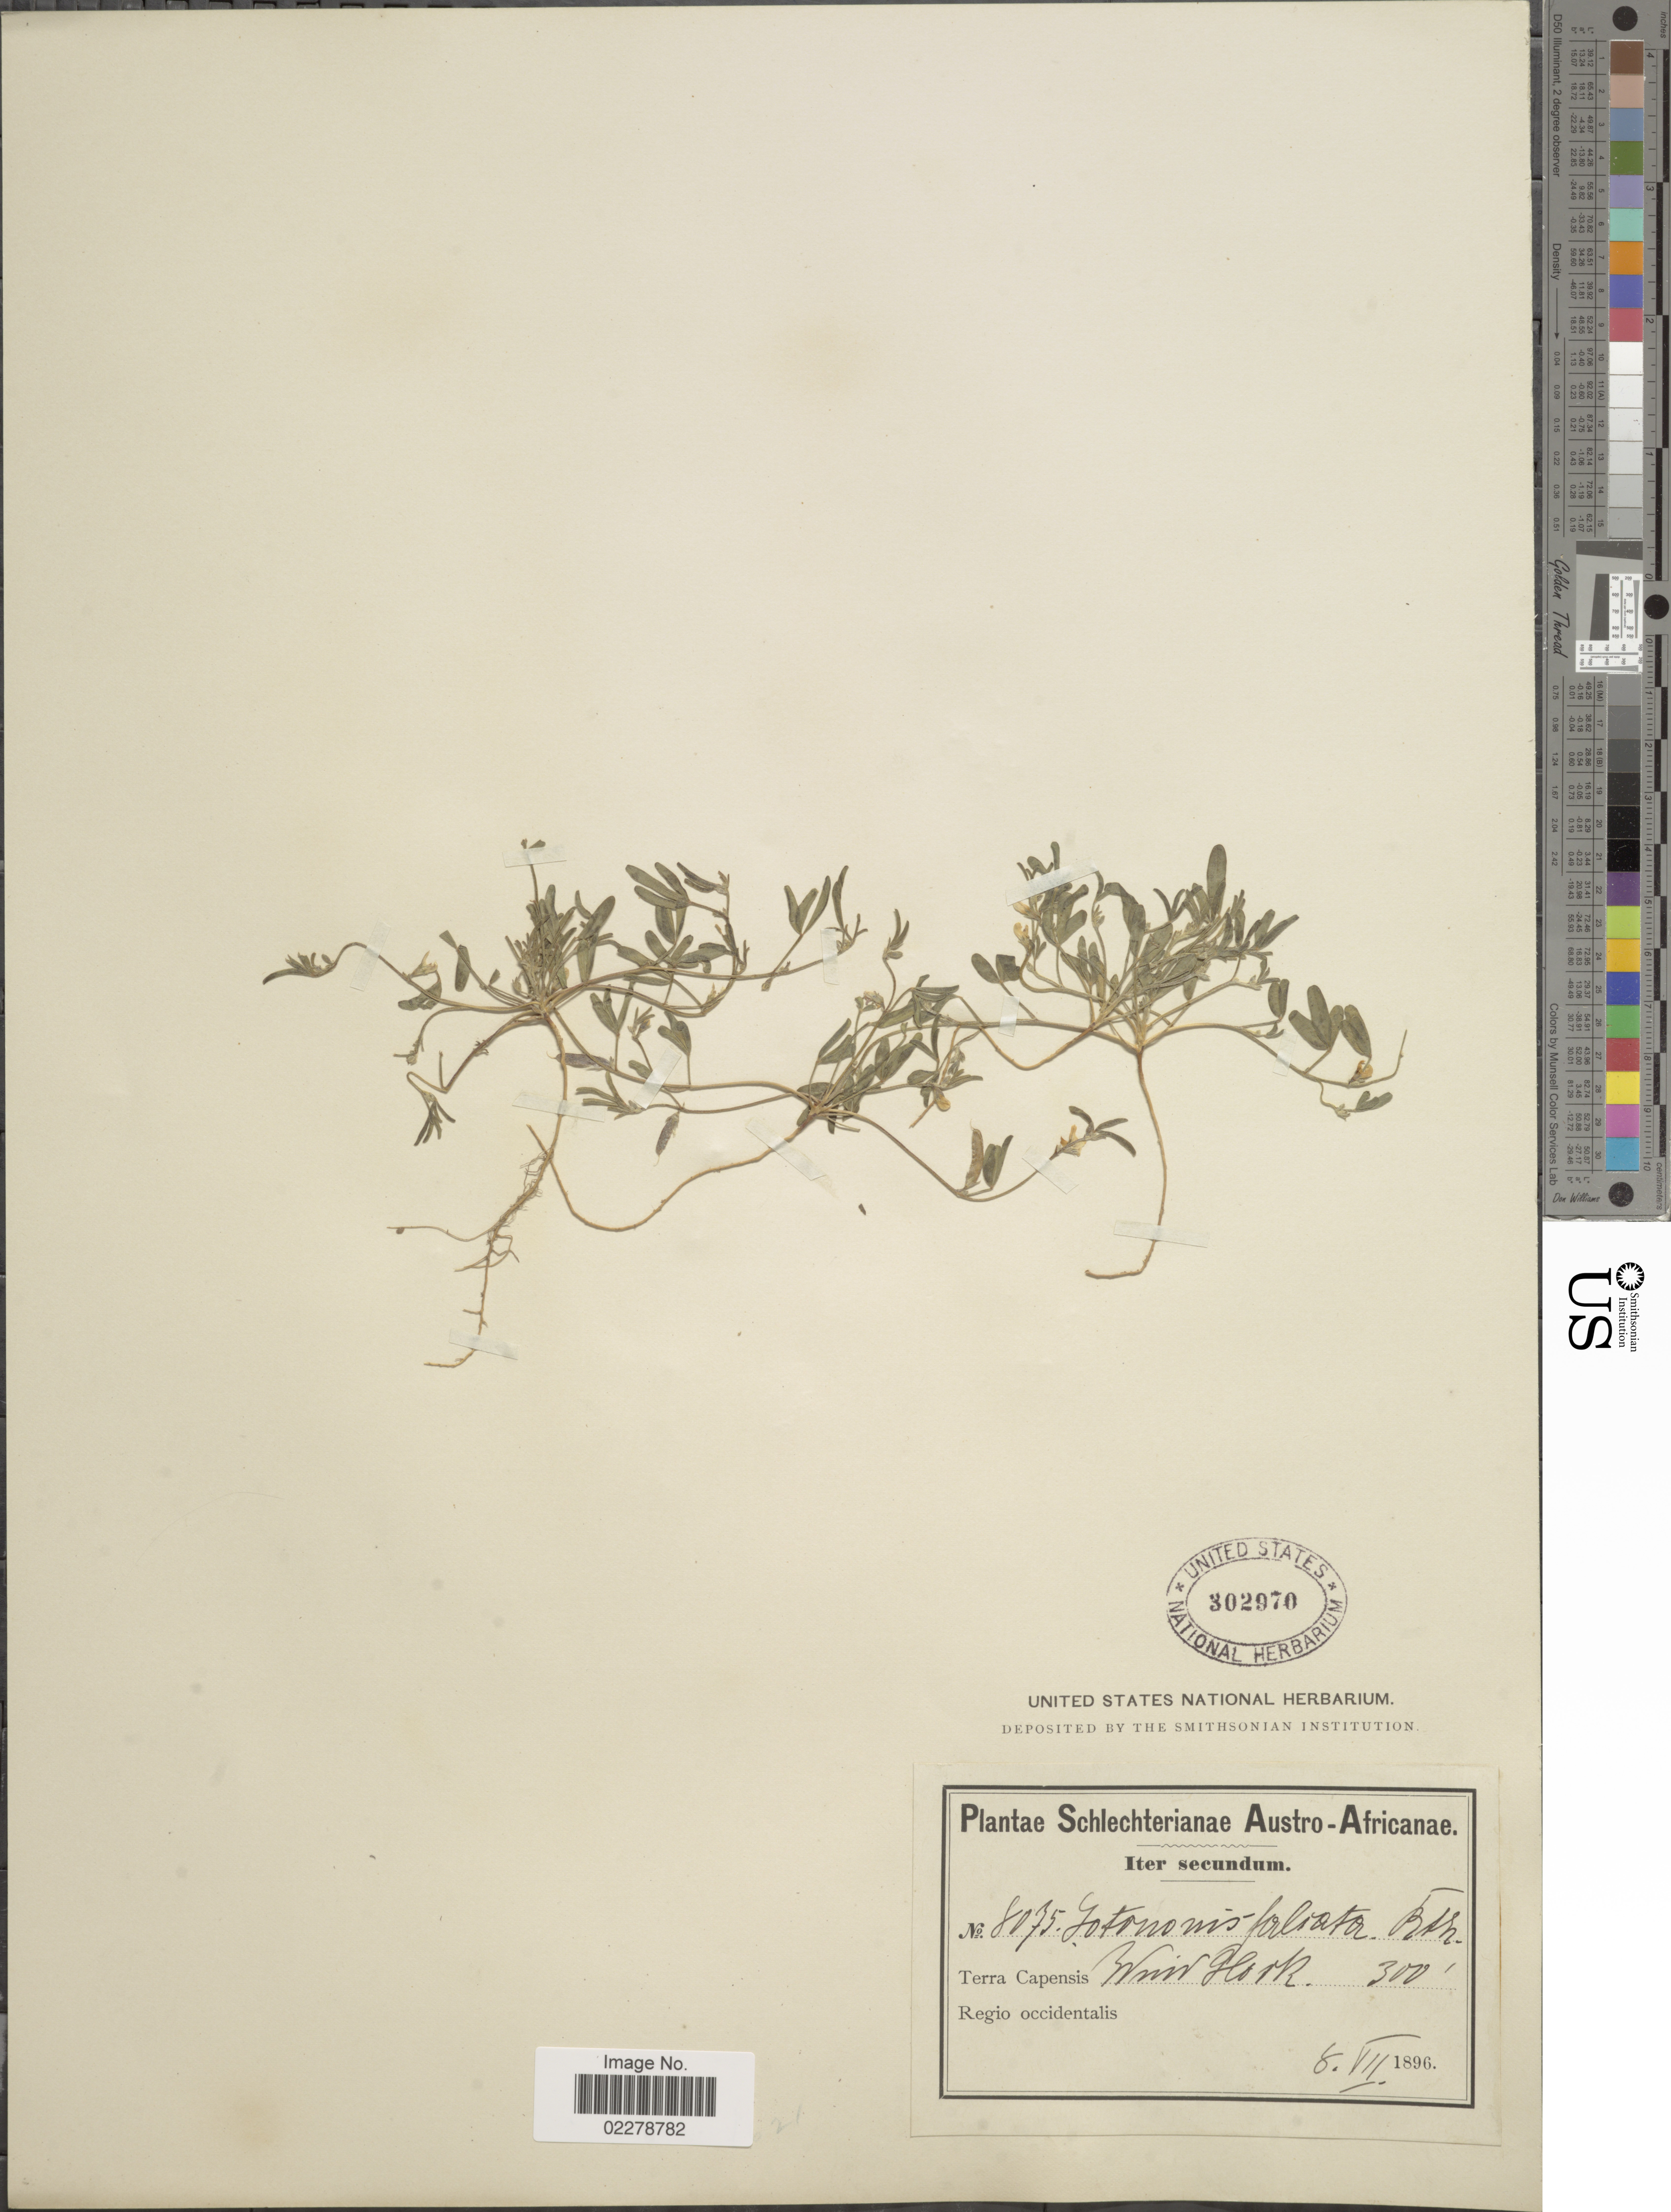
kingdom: Plantae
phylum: Tracheophyta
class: Magnoliopsida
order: Fabales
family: Fabaceae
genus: Lotononis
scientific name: Lotononis falcata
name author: (E. Mey.) Benth.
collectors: Schlechter, --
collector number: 8075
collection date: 1896-07-08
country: South Africa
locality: Austro-Africanae. Terra Capensis Regio occidentalis. Wim Hoek.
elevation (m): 91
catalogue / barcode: US 302970